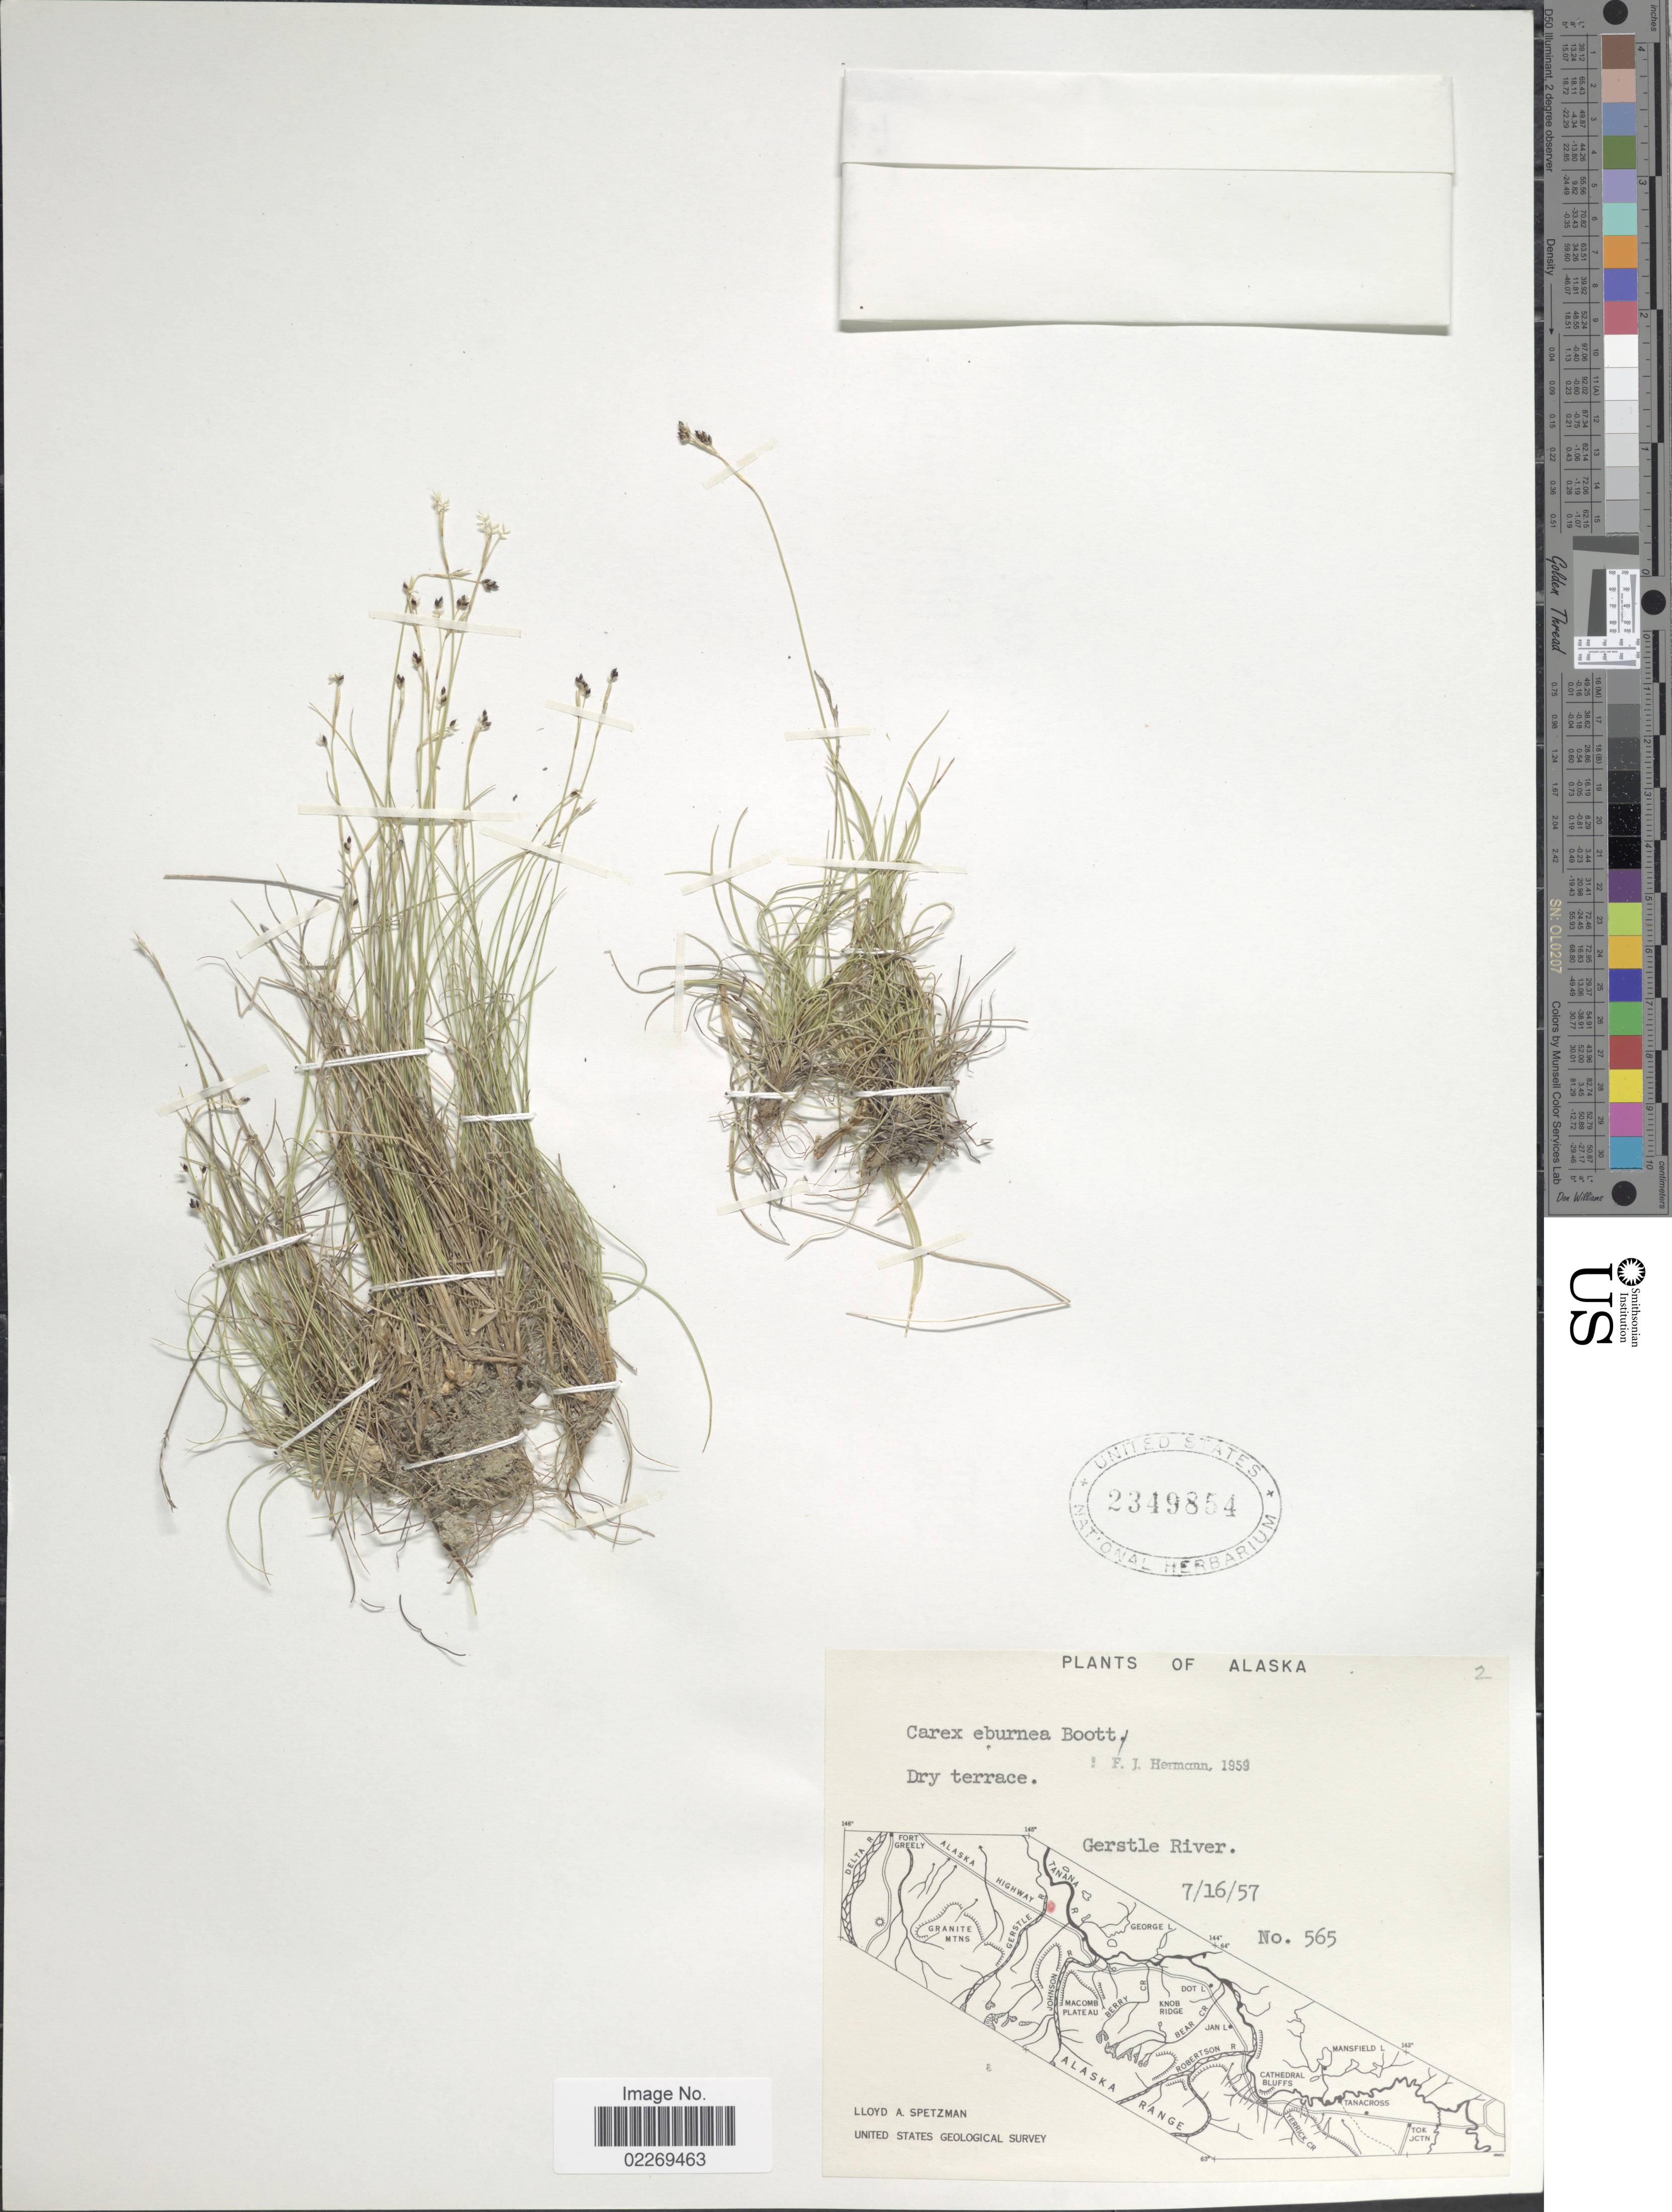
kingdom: Plantae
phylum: Tracheophyta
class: Liliopsida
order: Poales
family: Cyperaceae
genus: Carex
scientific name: Carex eburnea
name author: Boott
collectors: L. Spetzman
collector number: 565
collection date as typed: Transcribed d/m/y: 16/7/57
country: United States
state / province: Alaska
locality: Gerstle River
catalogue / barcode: US 2349854